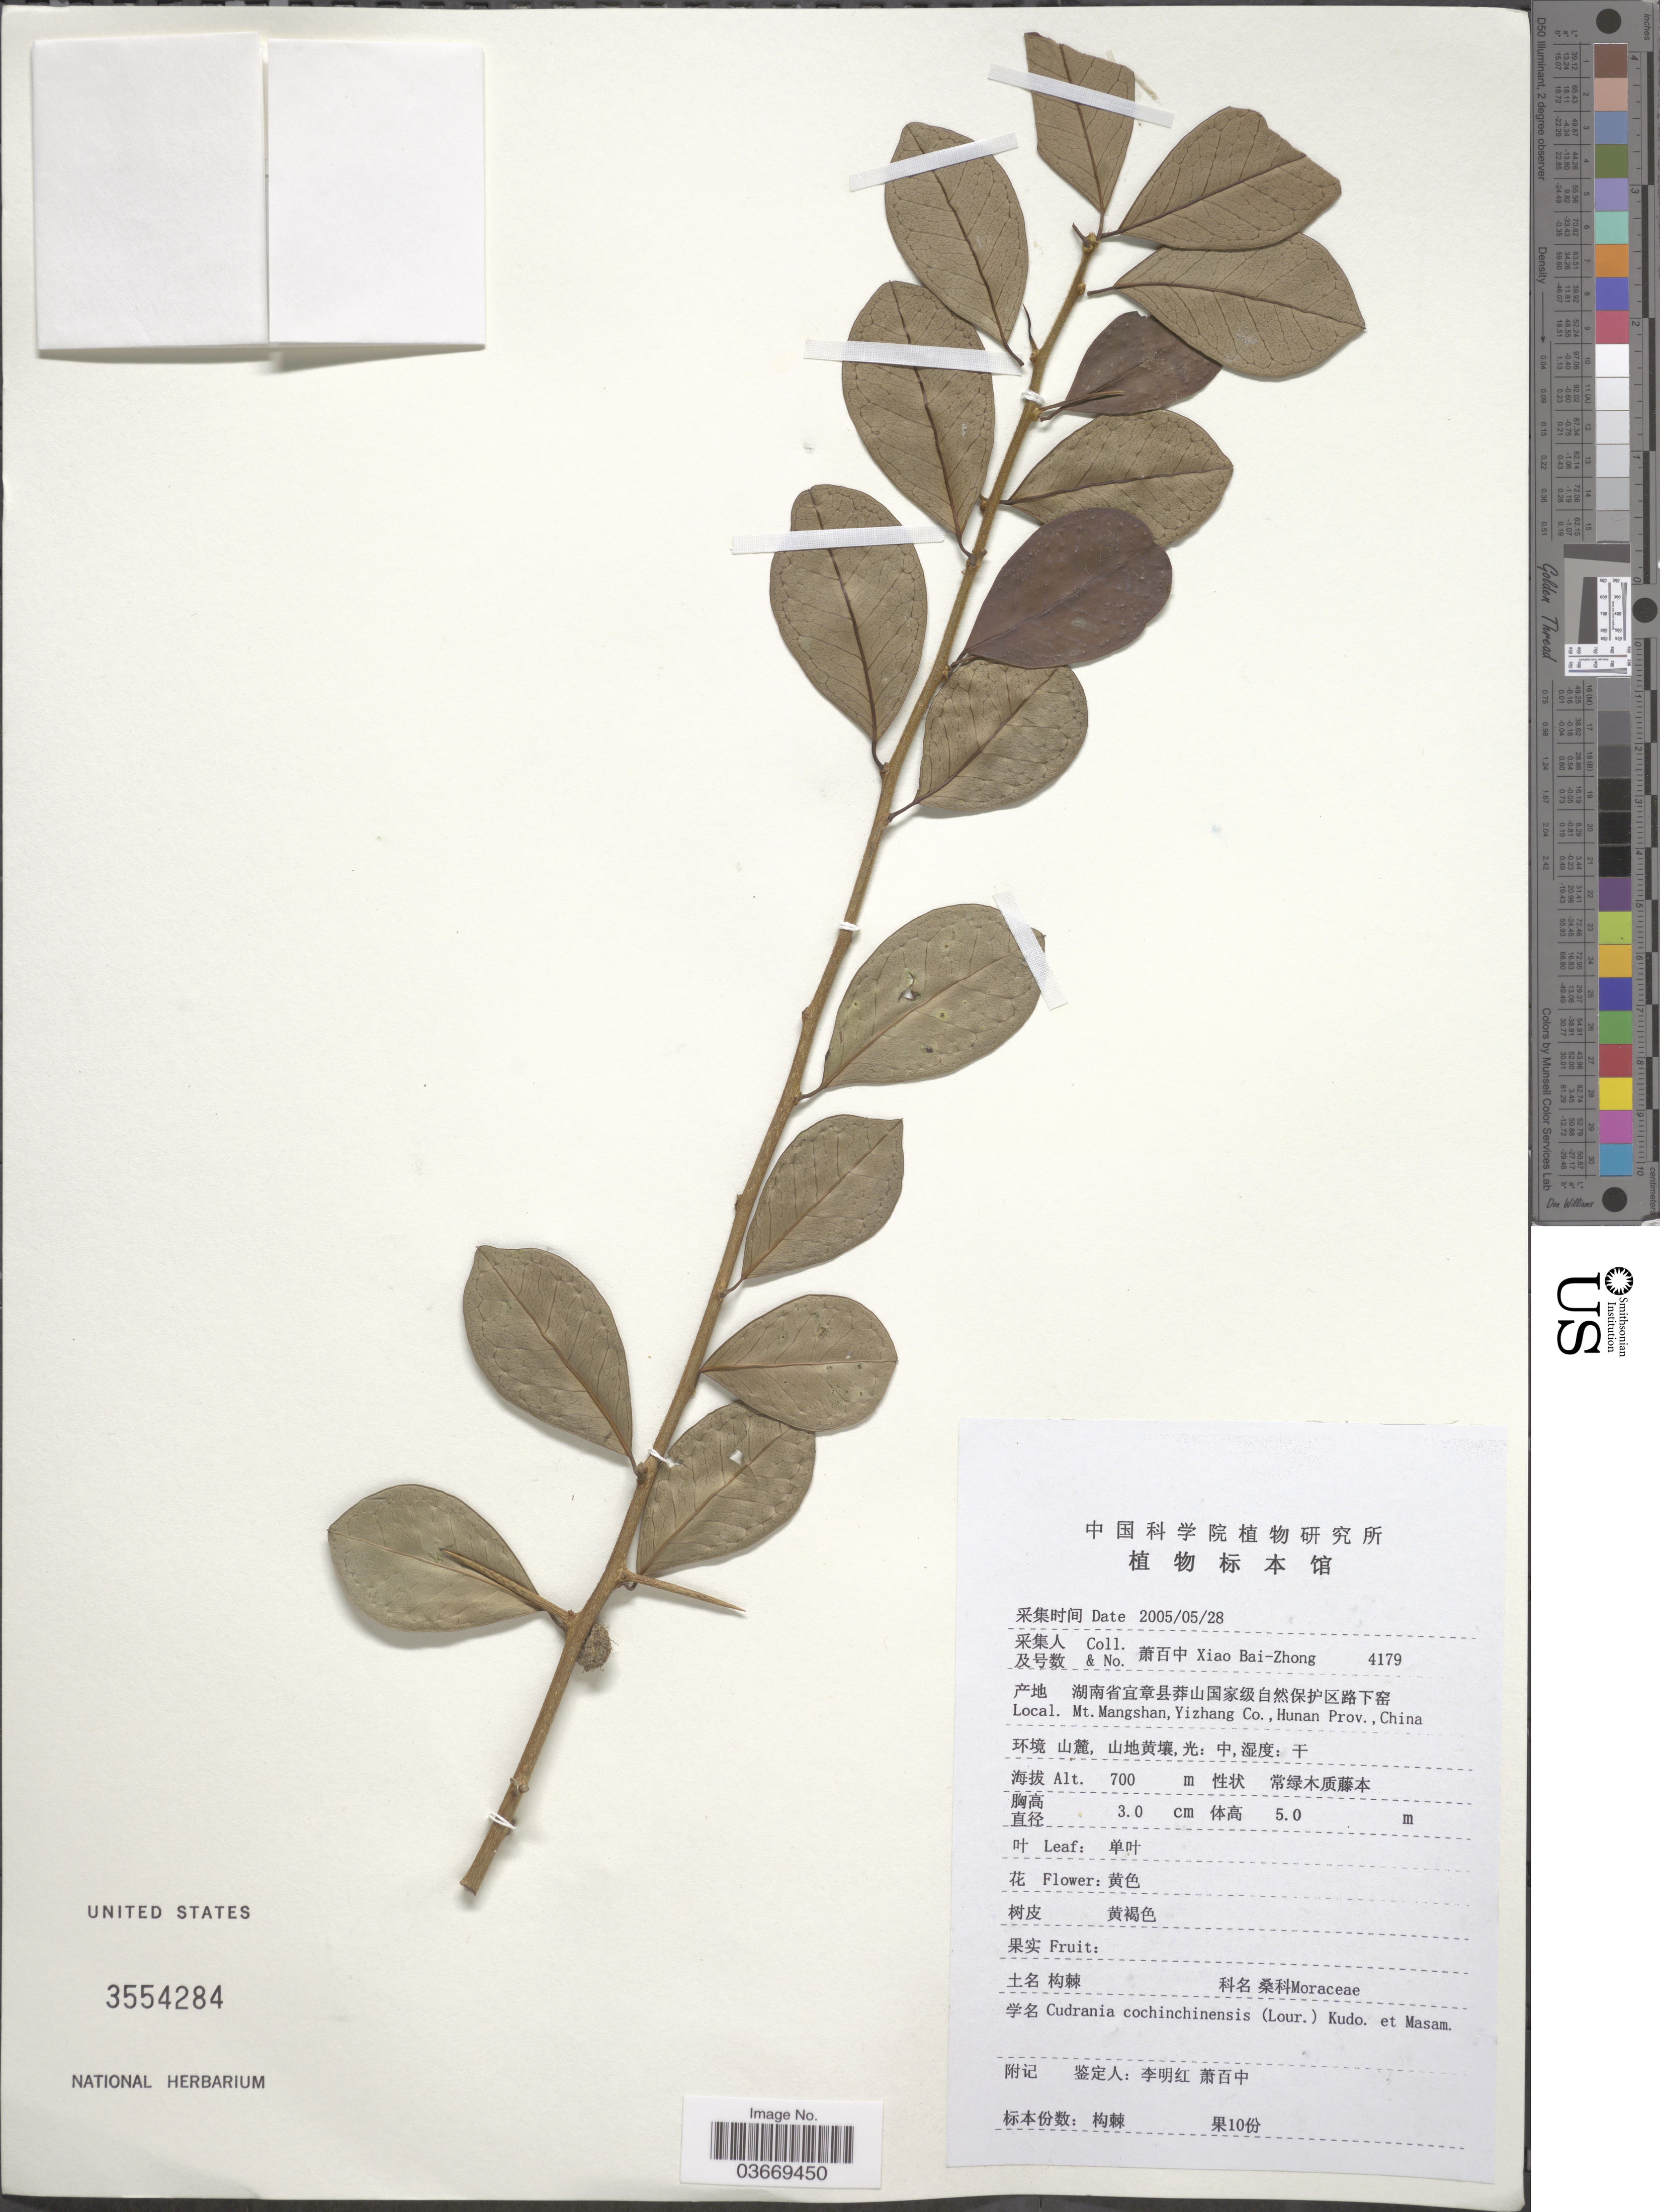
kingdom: Plantae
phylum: Tracheophyta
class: Magnoliopsida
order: Rosales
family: Moraceae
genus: Maclura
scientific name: Maclura cochinchinensis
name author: (Lour.) Corner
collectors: B. Z. Xiao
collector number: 4179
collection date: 2005-05-28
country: China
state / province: Hunan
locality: Mt. Mangshan, Yizhang Co.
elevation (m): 700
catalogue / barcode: US 3554284